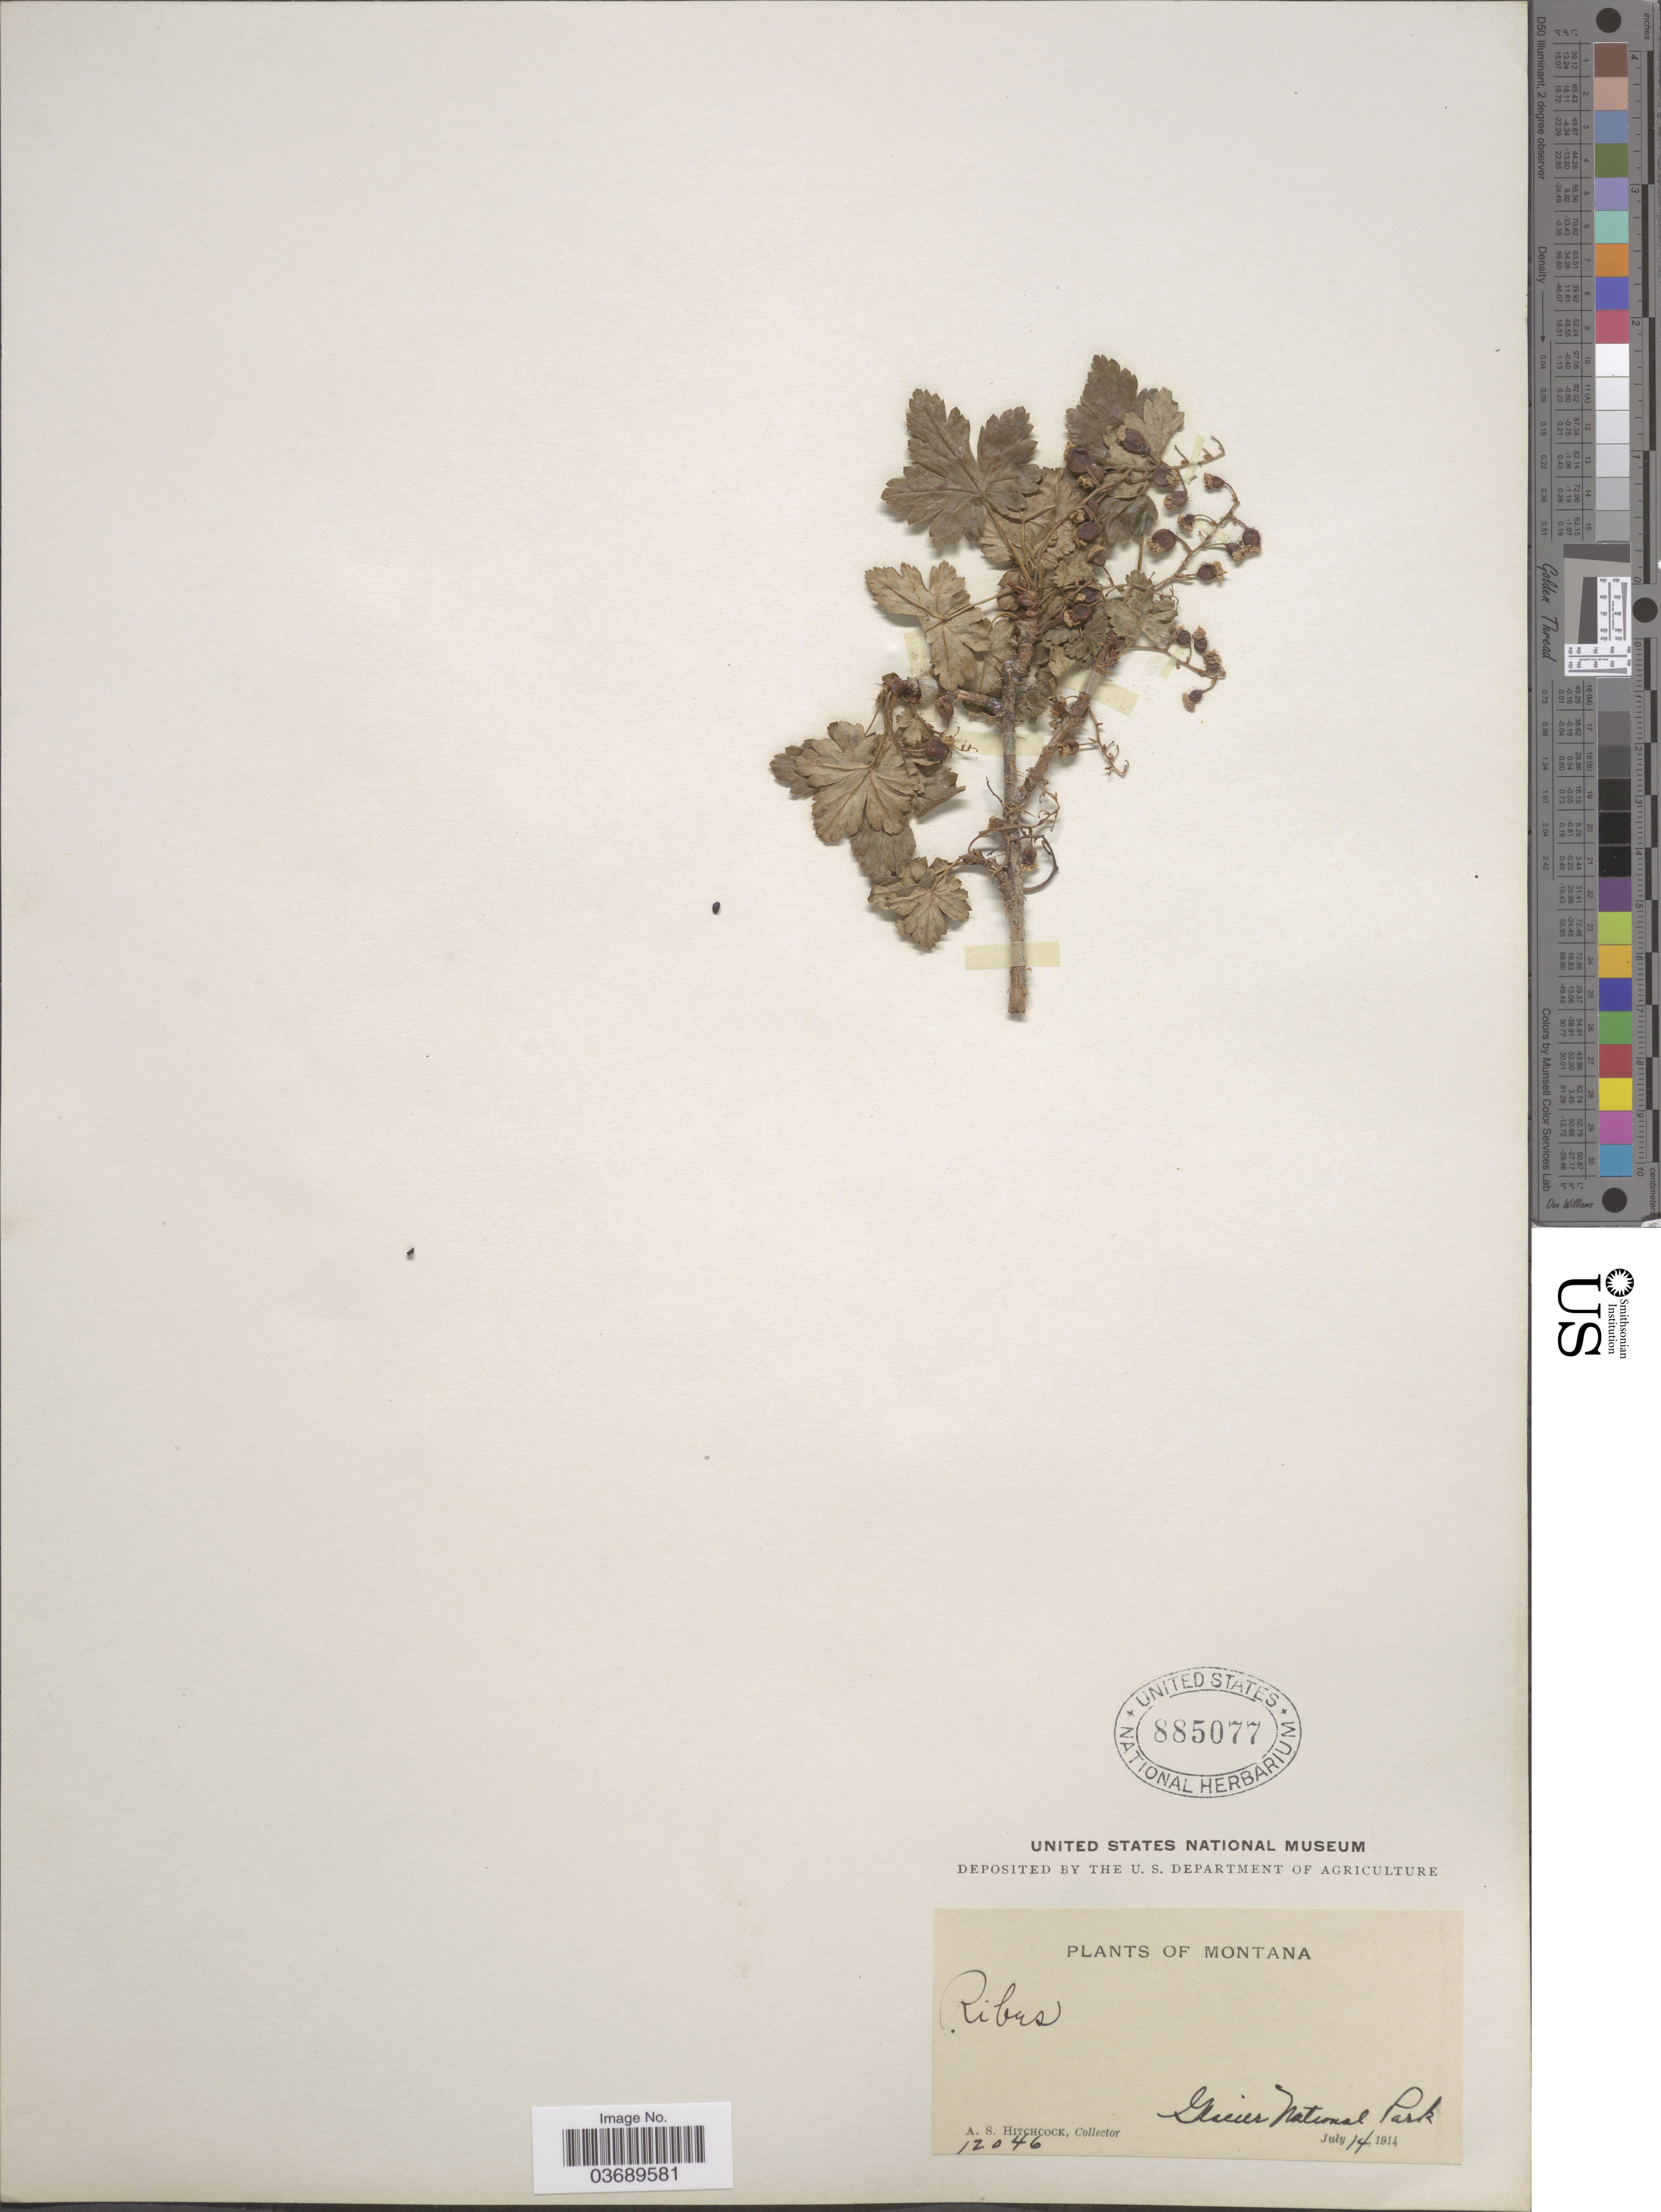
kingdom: Plantae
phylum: Tracheophyta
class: Magnoliopsida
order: Saxifragales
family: Grossulariaceae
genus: Ribes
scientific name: Ribes sp.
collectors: A. S. Hitchcock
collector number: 12046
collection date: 1914-07-14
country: United States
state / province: Montana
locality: Glacier National Park.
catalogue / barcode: US 885077